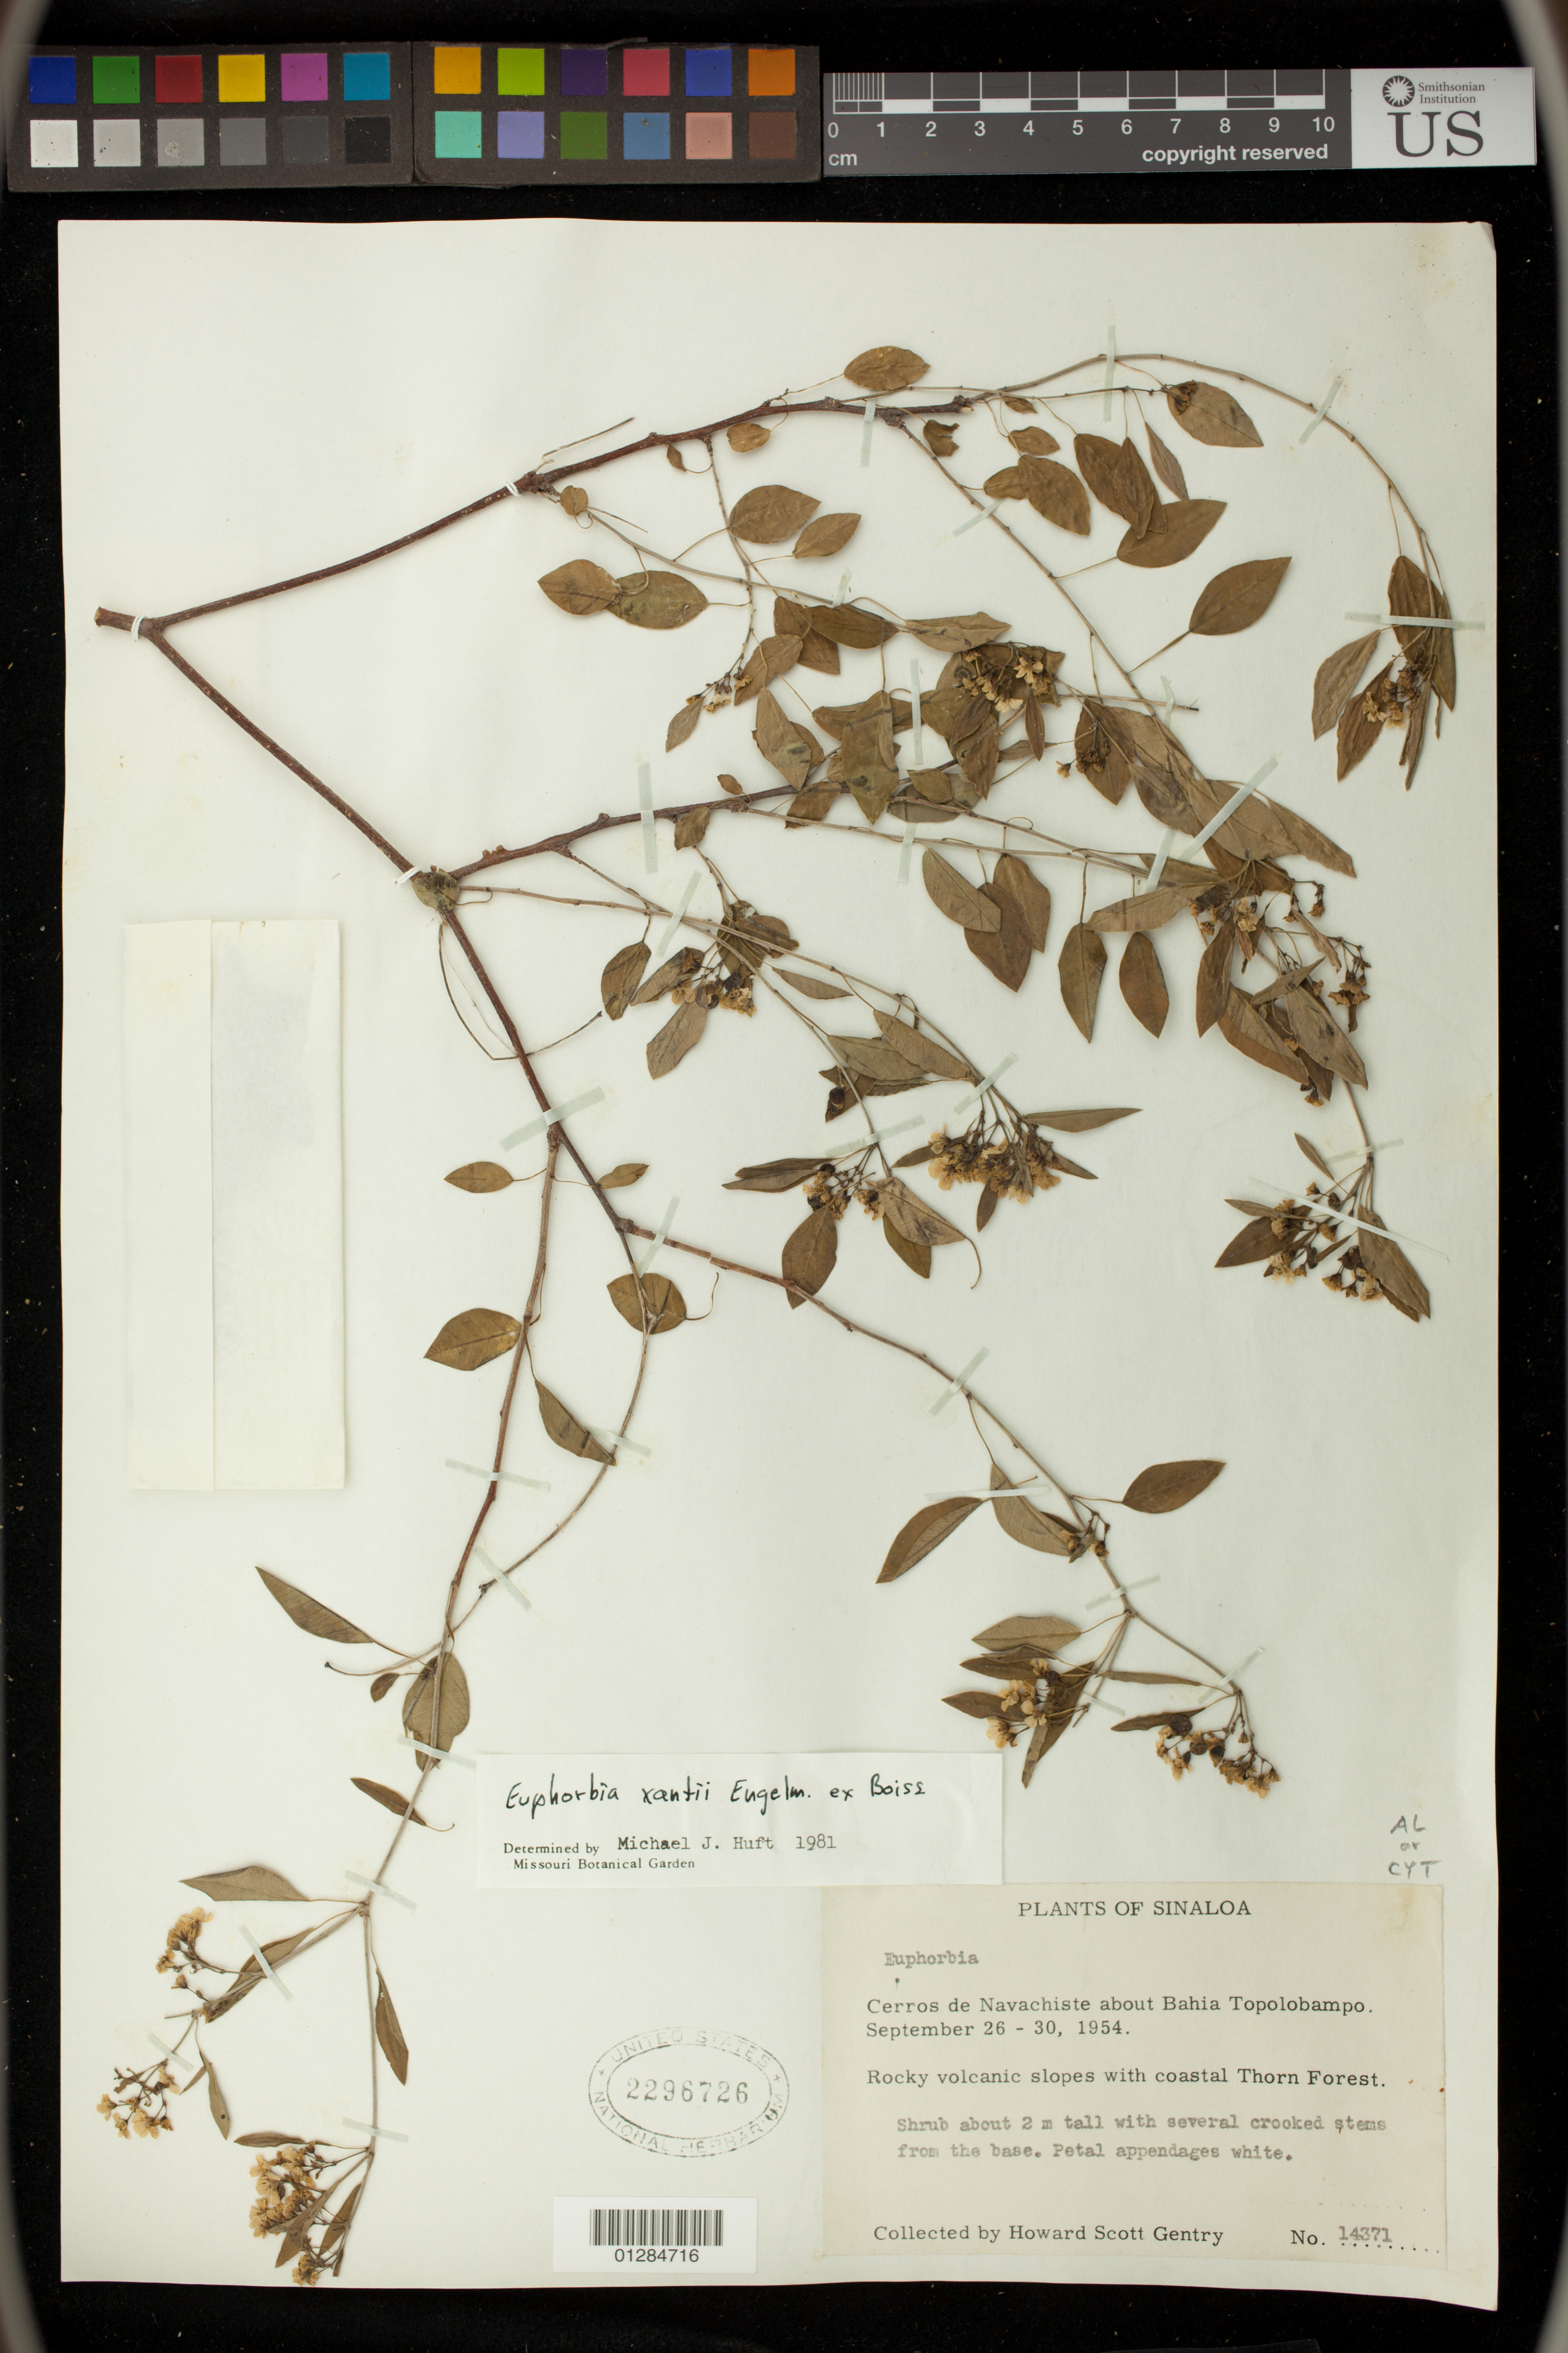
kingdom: Plantae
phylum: Tracheophyta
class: Magnoliopsida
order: Malpighiales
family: Euphorbiaceae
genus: Euphorbia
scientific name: Euphorbia xanti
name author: Engelm. ex Boiss.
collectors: H. S. Gentry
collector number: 14371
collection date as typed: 26 Sep 1954 to 30 Sep 1954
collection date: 1954-09-26/1954-09-30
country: Mexico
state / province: Sinaloa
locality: Cerros de Navachiste about Bahía Topolobampo.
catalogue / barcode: US 2296726